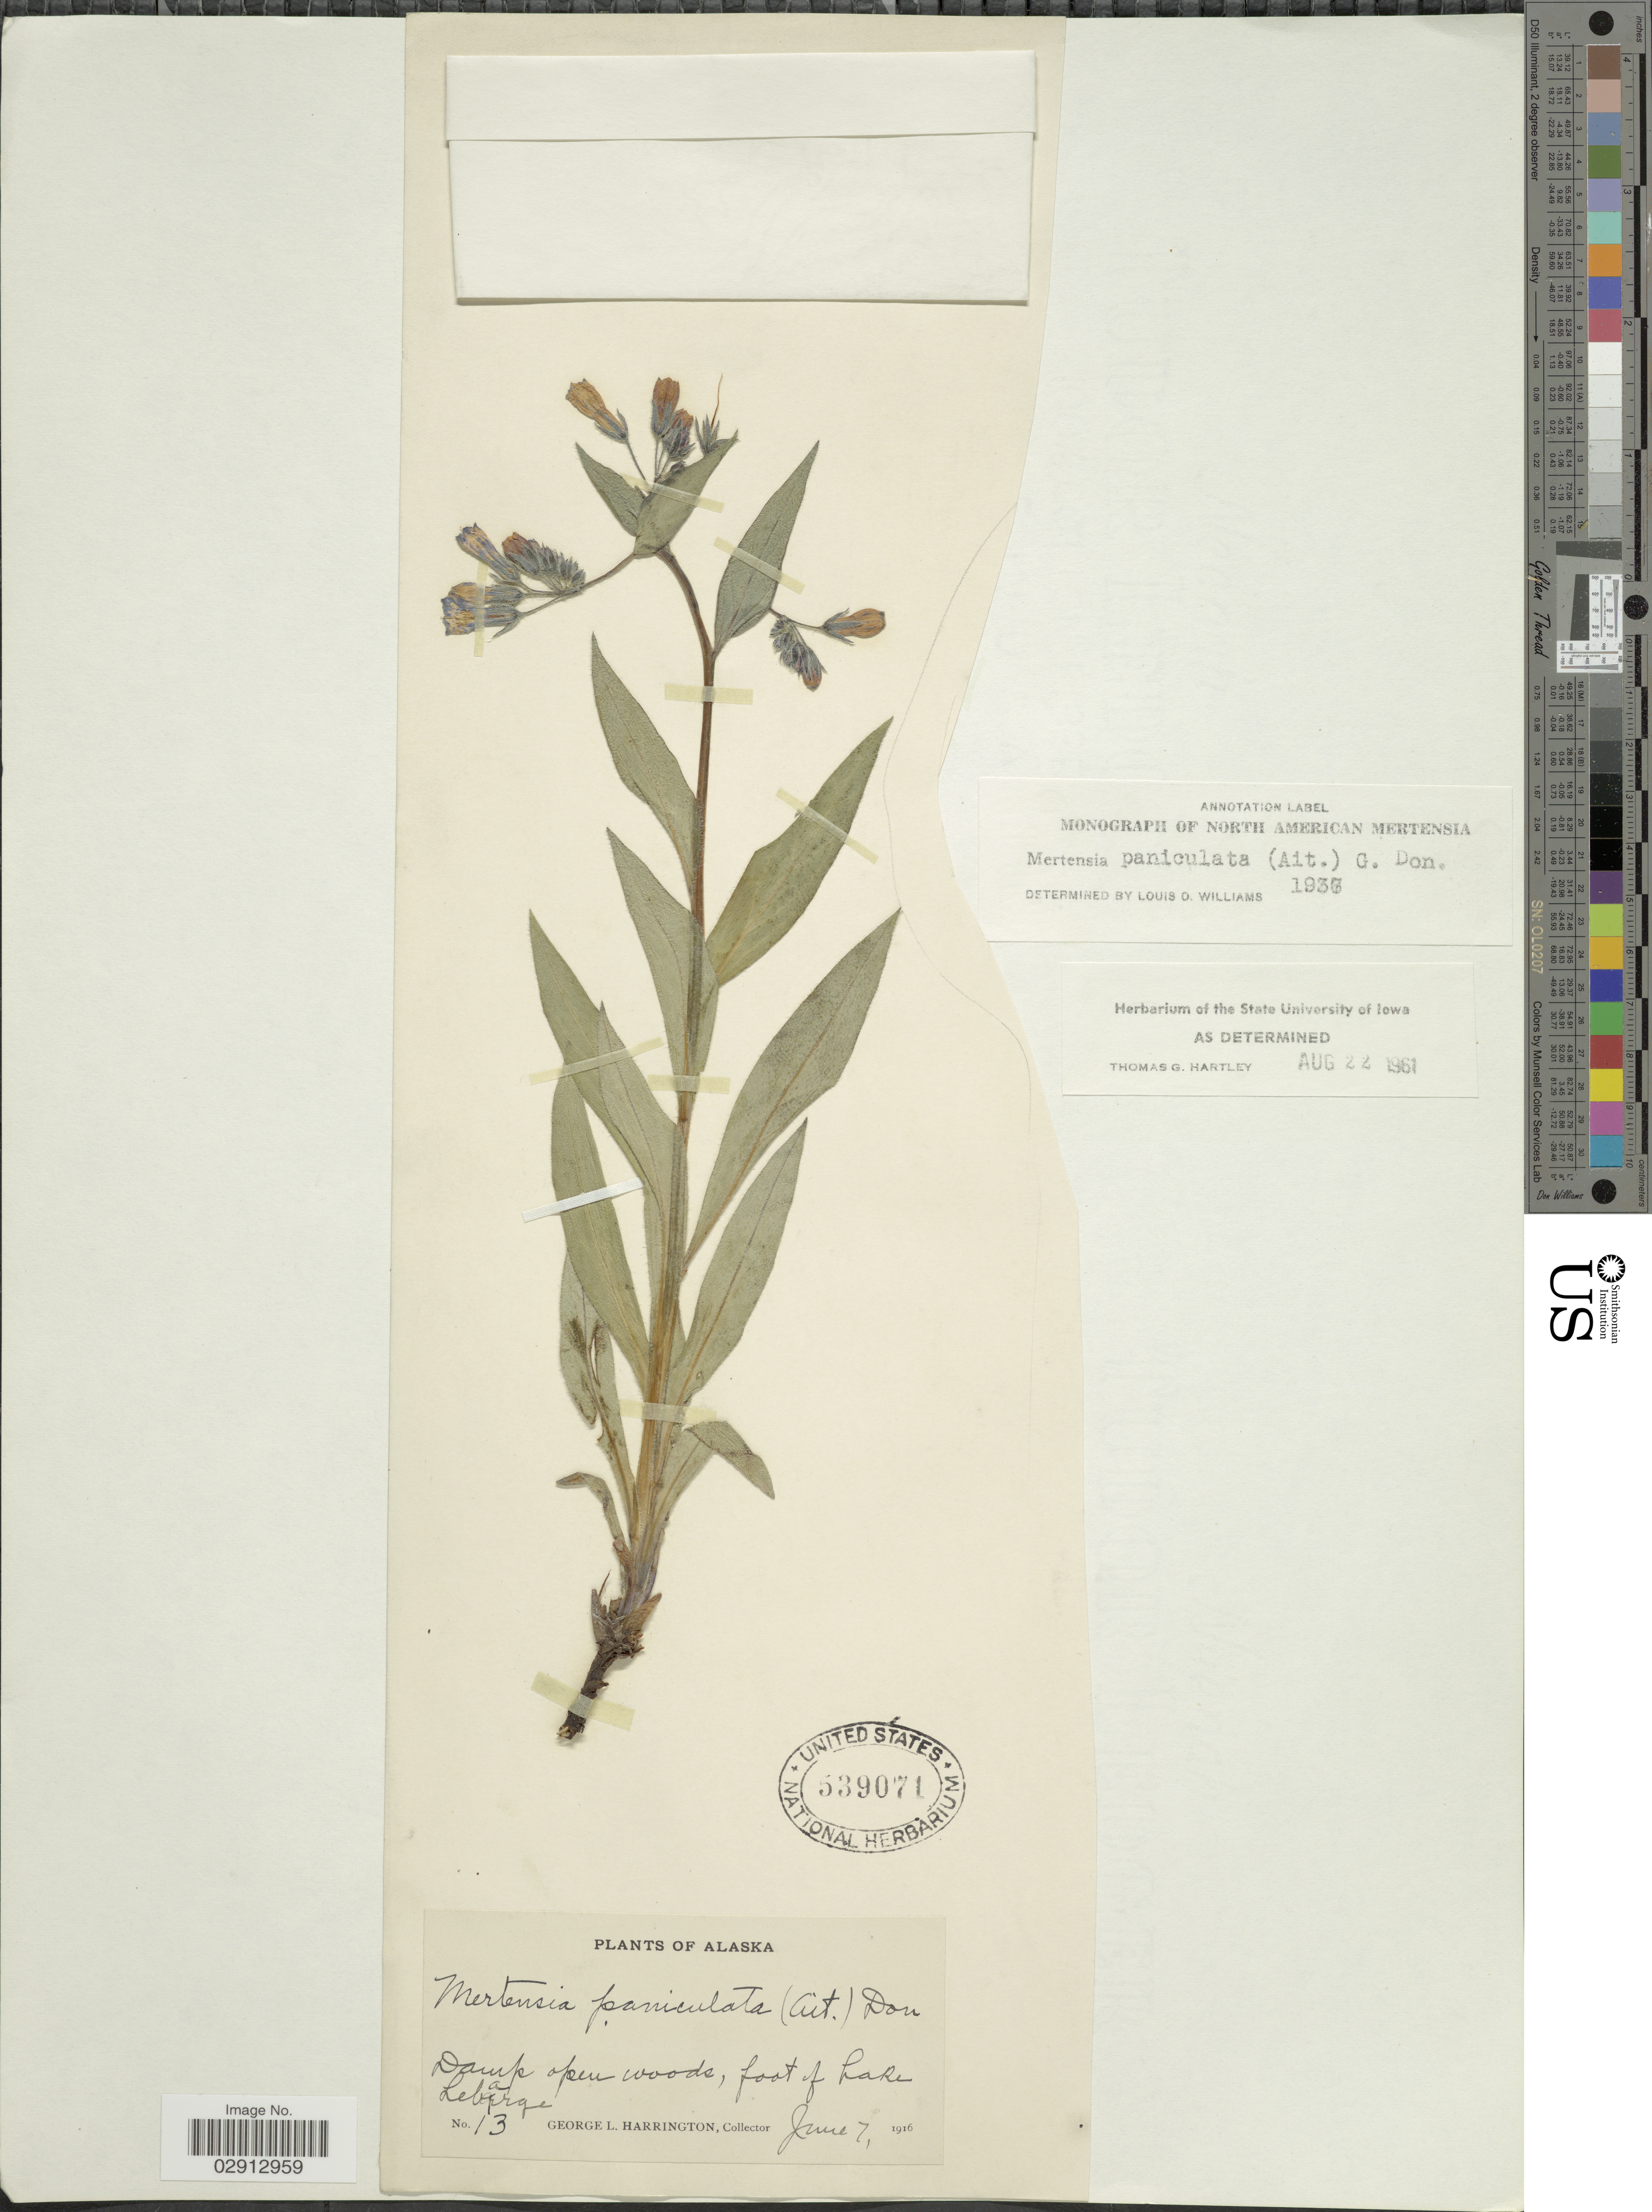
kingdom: Plantae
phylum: Tracheophyta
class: Magnoliopsida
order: Boraginales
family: Boraginaceae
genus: Mertensia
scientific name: Mertensia paniculata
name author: (Aiton) G. Don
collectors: G. Harrington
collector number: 13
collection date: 1916-06-07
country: United States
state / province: Alaska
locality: Foot of Lake Laberge.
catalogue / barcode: US 539071